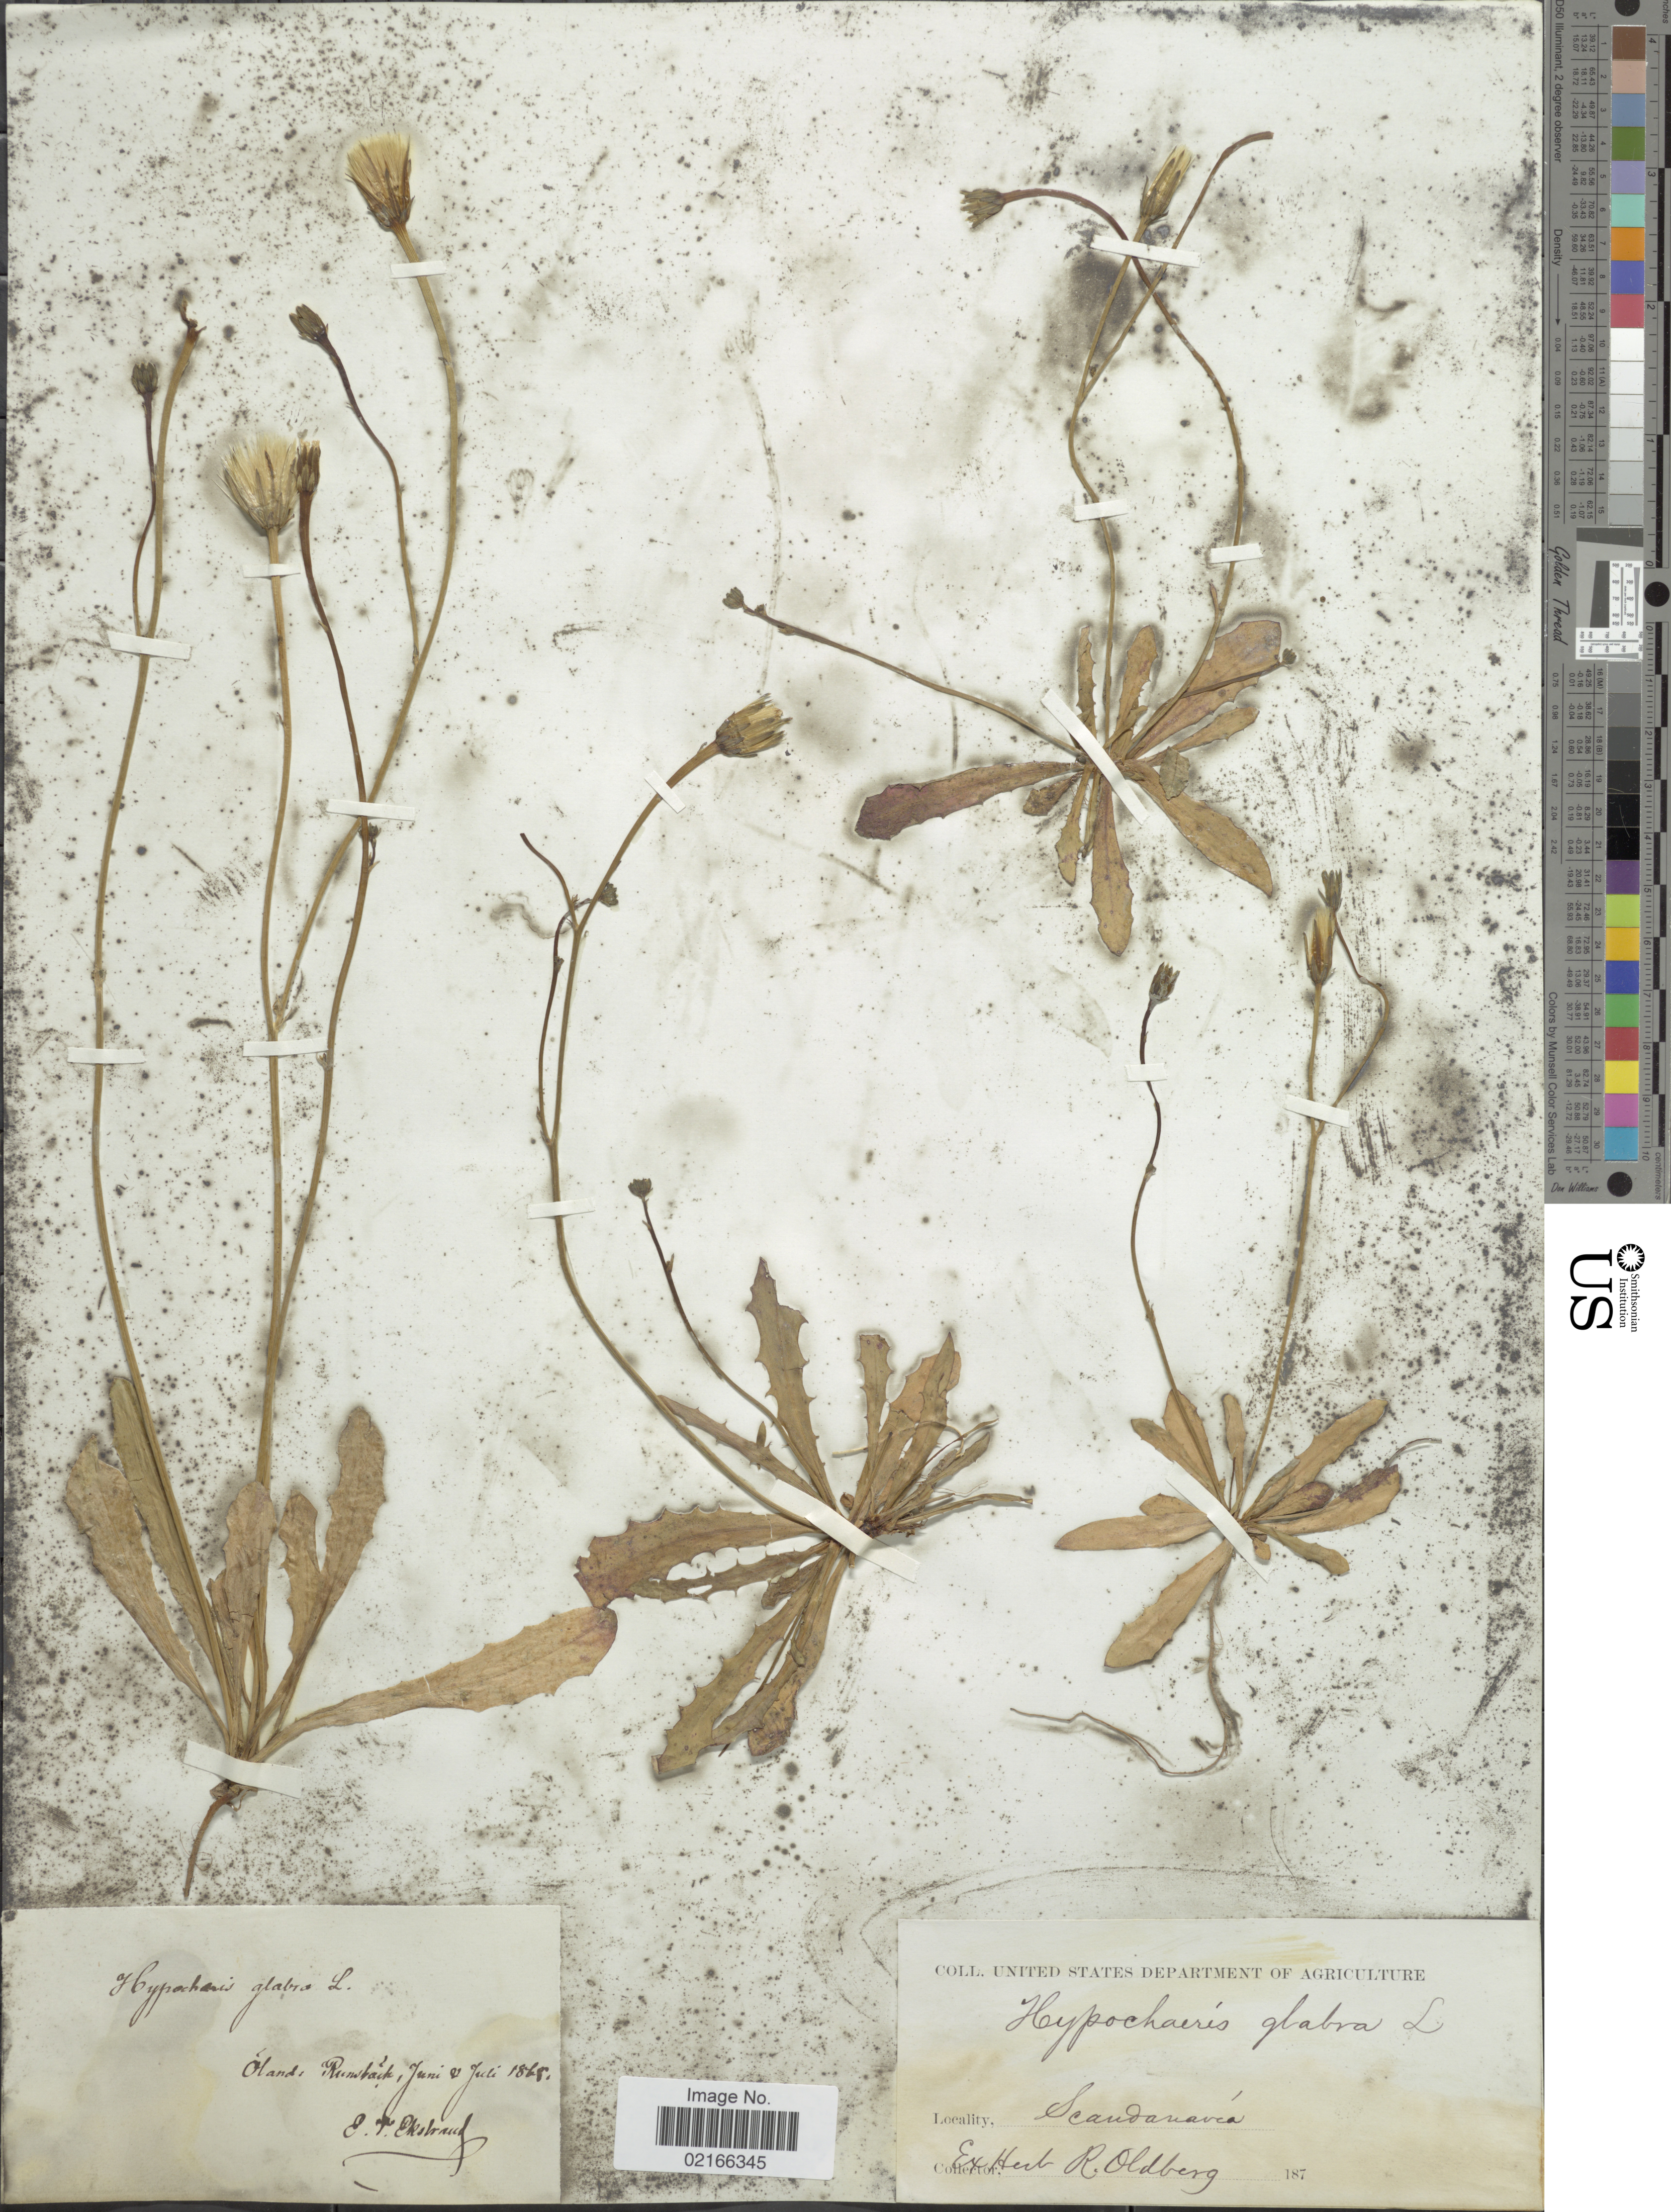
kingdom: Plantae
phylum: Tracheophyta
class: Magnoliopsida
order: Asterales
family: Asteraceae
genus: Hypochaeris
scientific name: Hypochaeris glabra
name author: L.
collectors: E. Ekstrand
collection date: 1865-06/1865-07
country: Sweden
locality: Öland: Runsbäck. Scandinavia